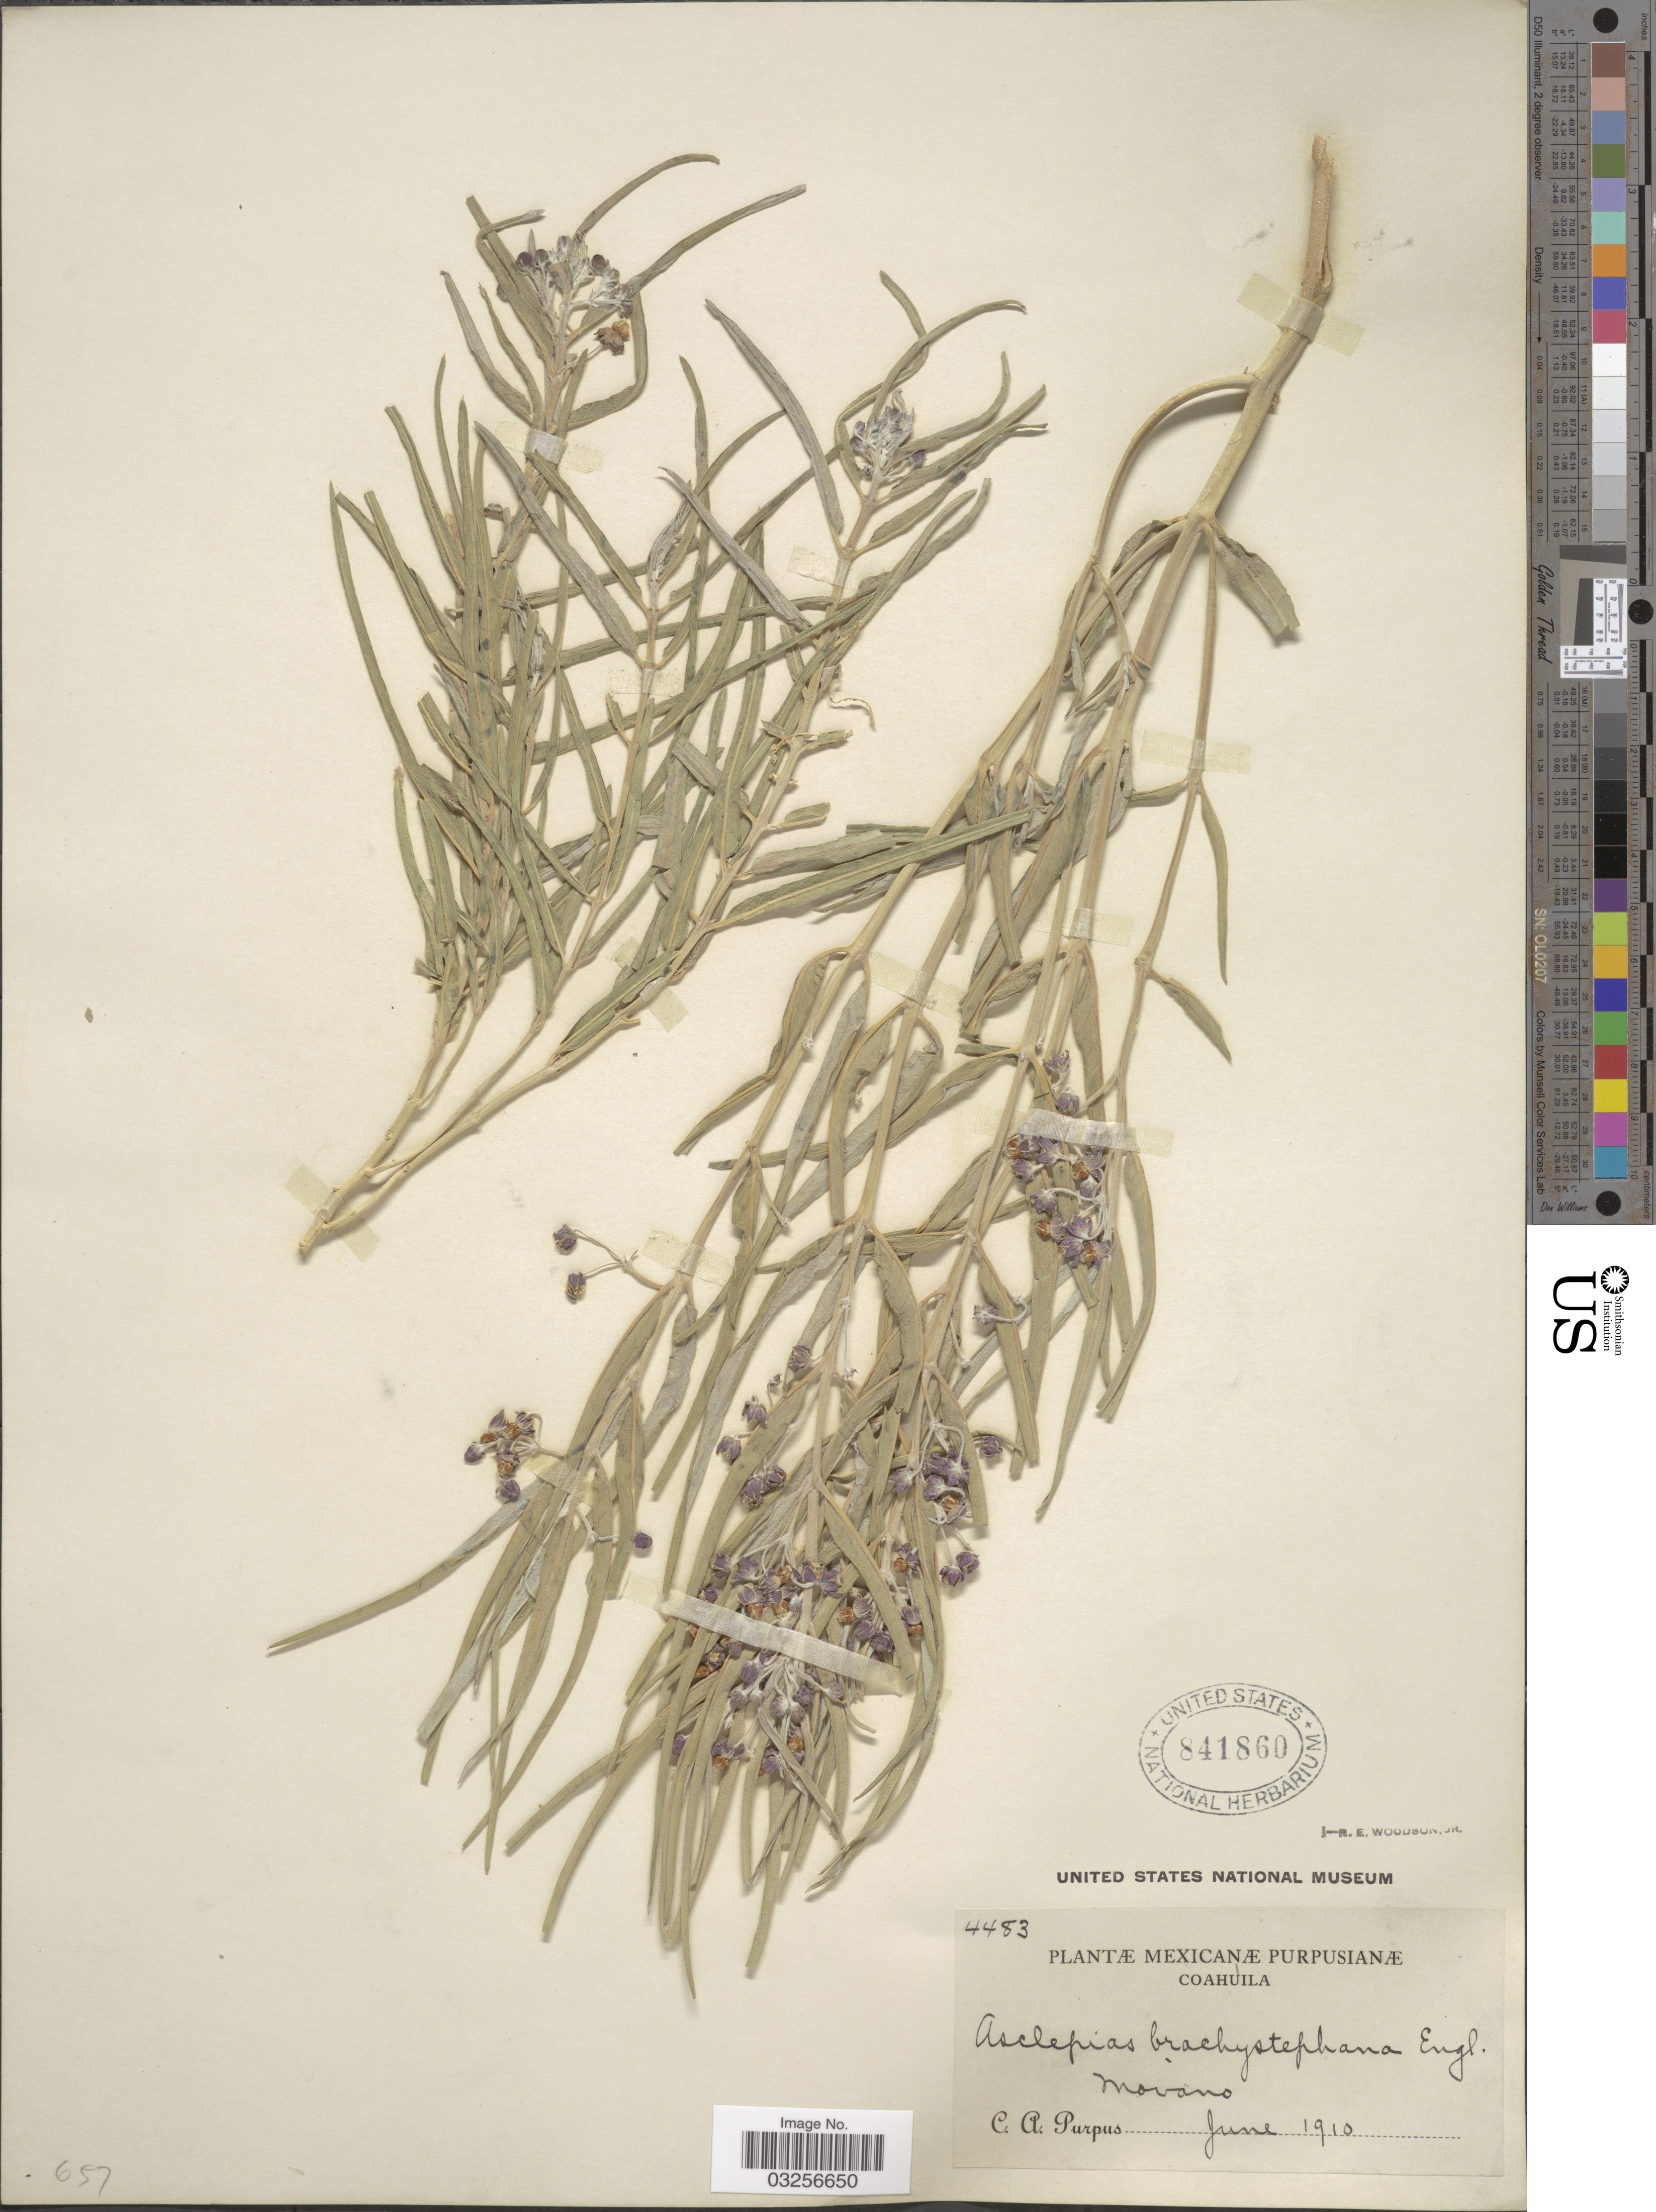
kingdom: Plantae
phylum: Tracheophyta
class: Magnoliopsida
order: Gentianales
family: Apocynaceae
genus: Asclepias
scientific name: Asclepias brachystephana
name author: Engelm. ex Torr.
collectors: C. A. Purpus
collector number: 4483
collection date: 1910-06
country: Mexico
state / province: Coahuila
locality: Movano.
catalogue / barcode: US 841860